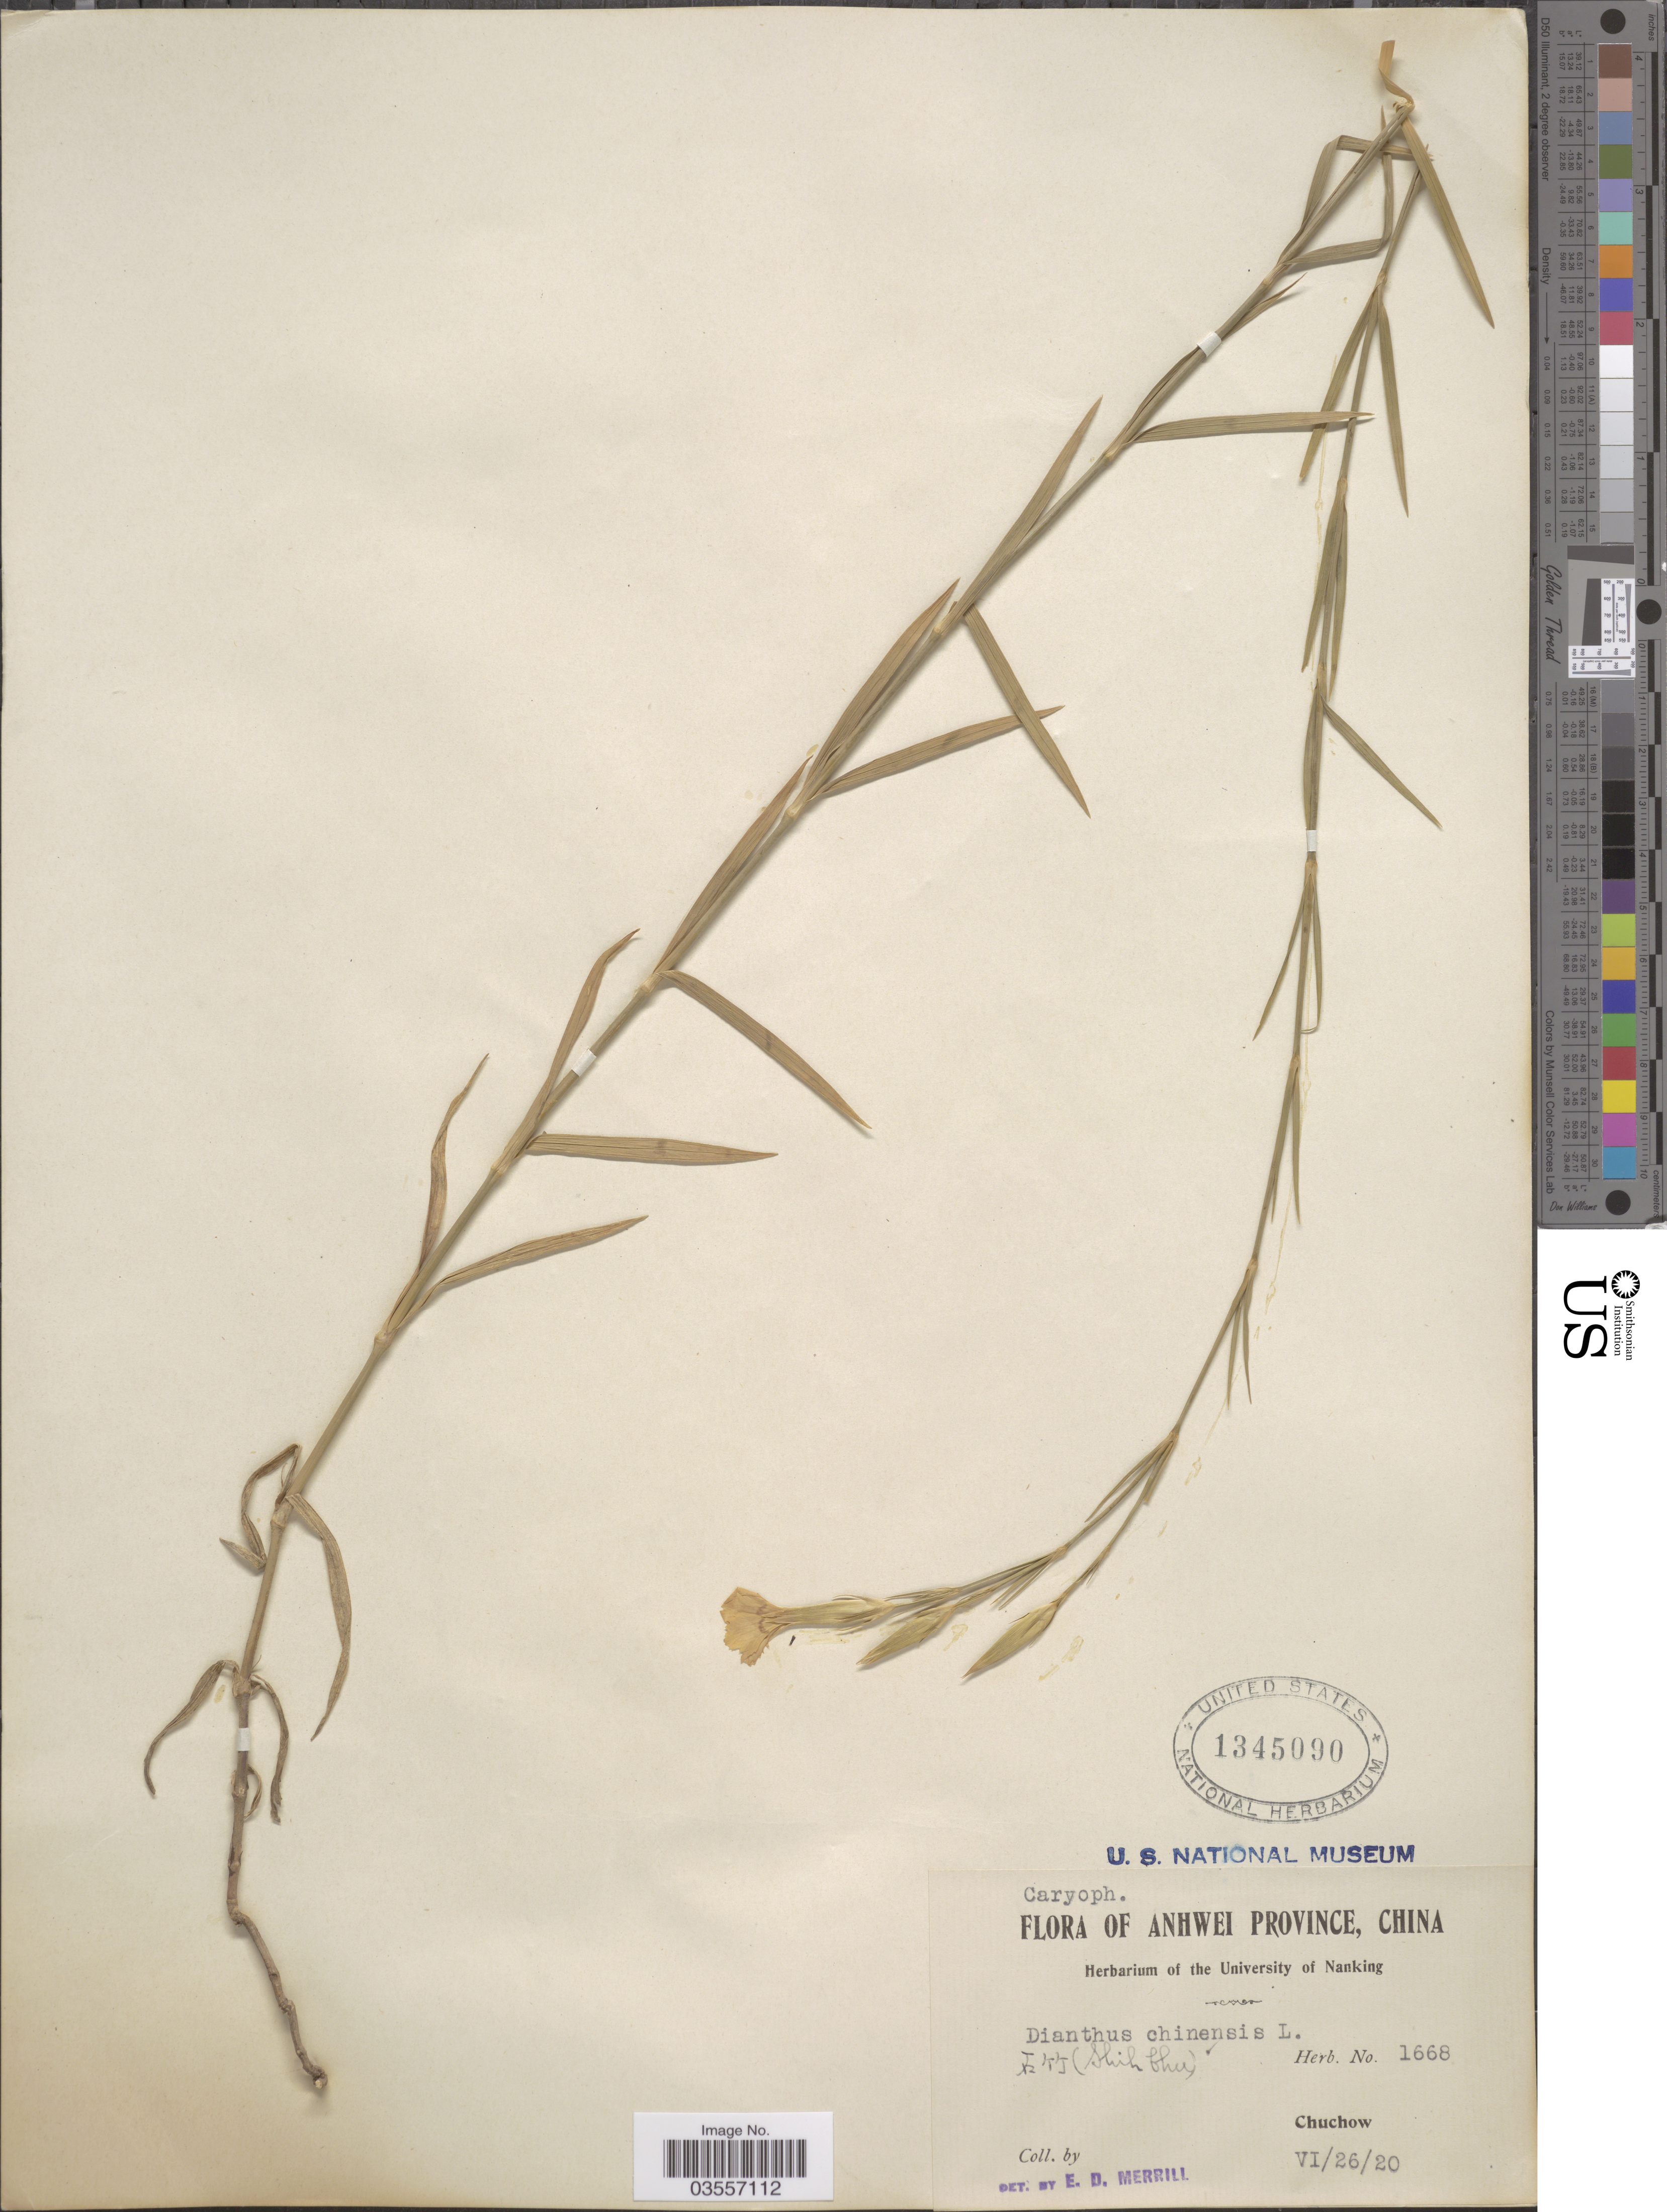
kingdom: Plantae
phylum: Tracheophyta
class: Magnoliopsida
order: Caryophyllales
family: Caryophyllaceae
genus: Dianthus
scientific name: Dianthus chinensis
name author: L.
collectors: ex herb. University of Nanking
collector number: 1668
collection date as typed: Transcribed d/m/y: 26/6/20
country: China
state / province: Anhui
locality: Anhwei Province, Chuchow.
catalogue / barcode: US 1345090